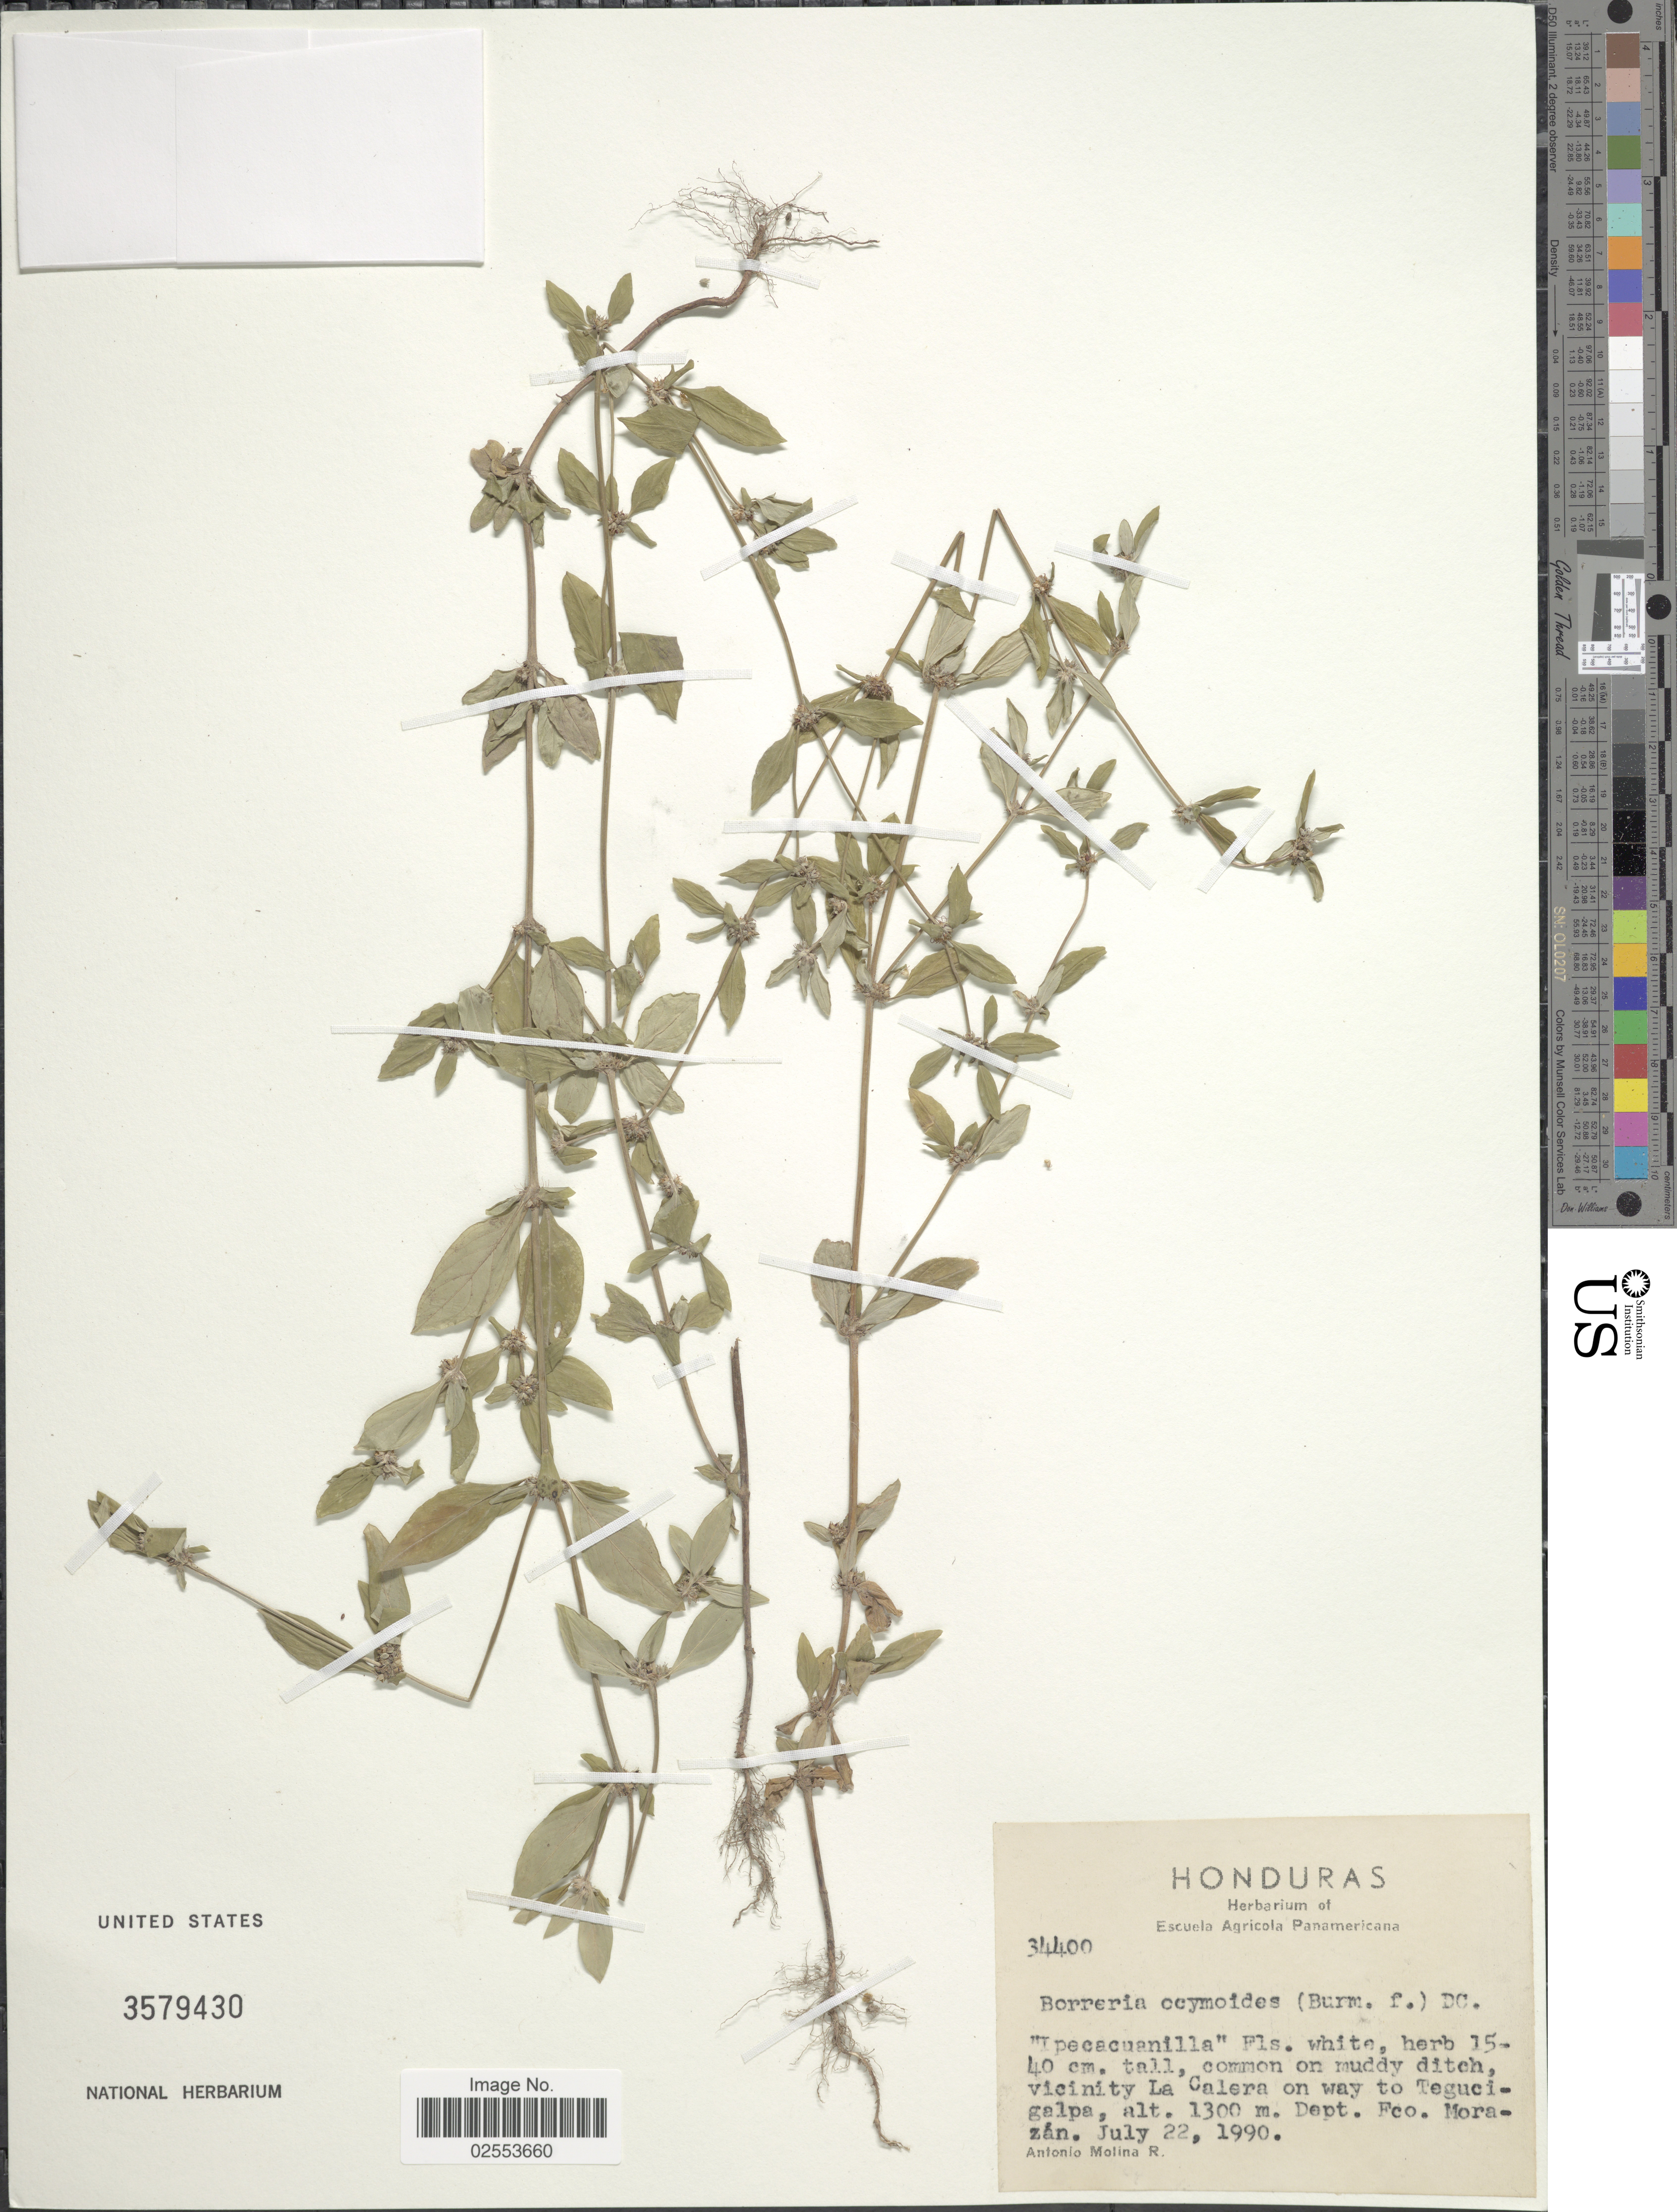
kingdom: Plantae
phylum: Tracheophyta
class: Magnoliopsida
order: Gentianales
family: Rubiaceae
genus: Spermacoce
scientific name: Spermacoce prostrata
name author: Aubl.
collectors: A. Molina R.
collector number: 34400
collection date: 1990-07-22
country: Honduras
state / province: Fco. Morazán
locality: Common on muddy ditch, vicinity of La Calera on way to Tegucigalpa.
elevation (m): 1300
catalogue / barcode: US 3579430